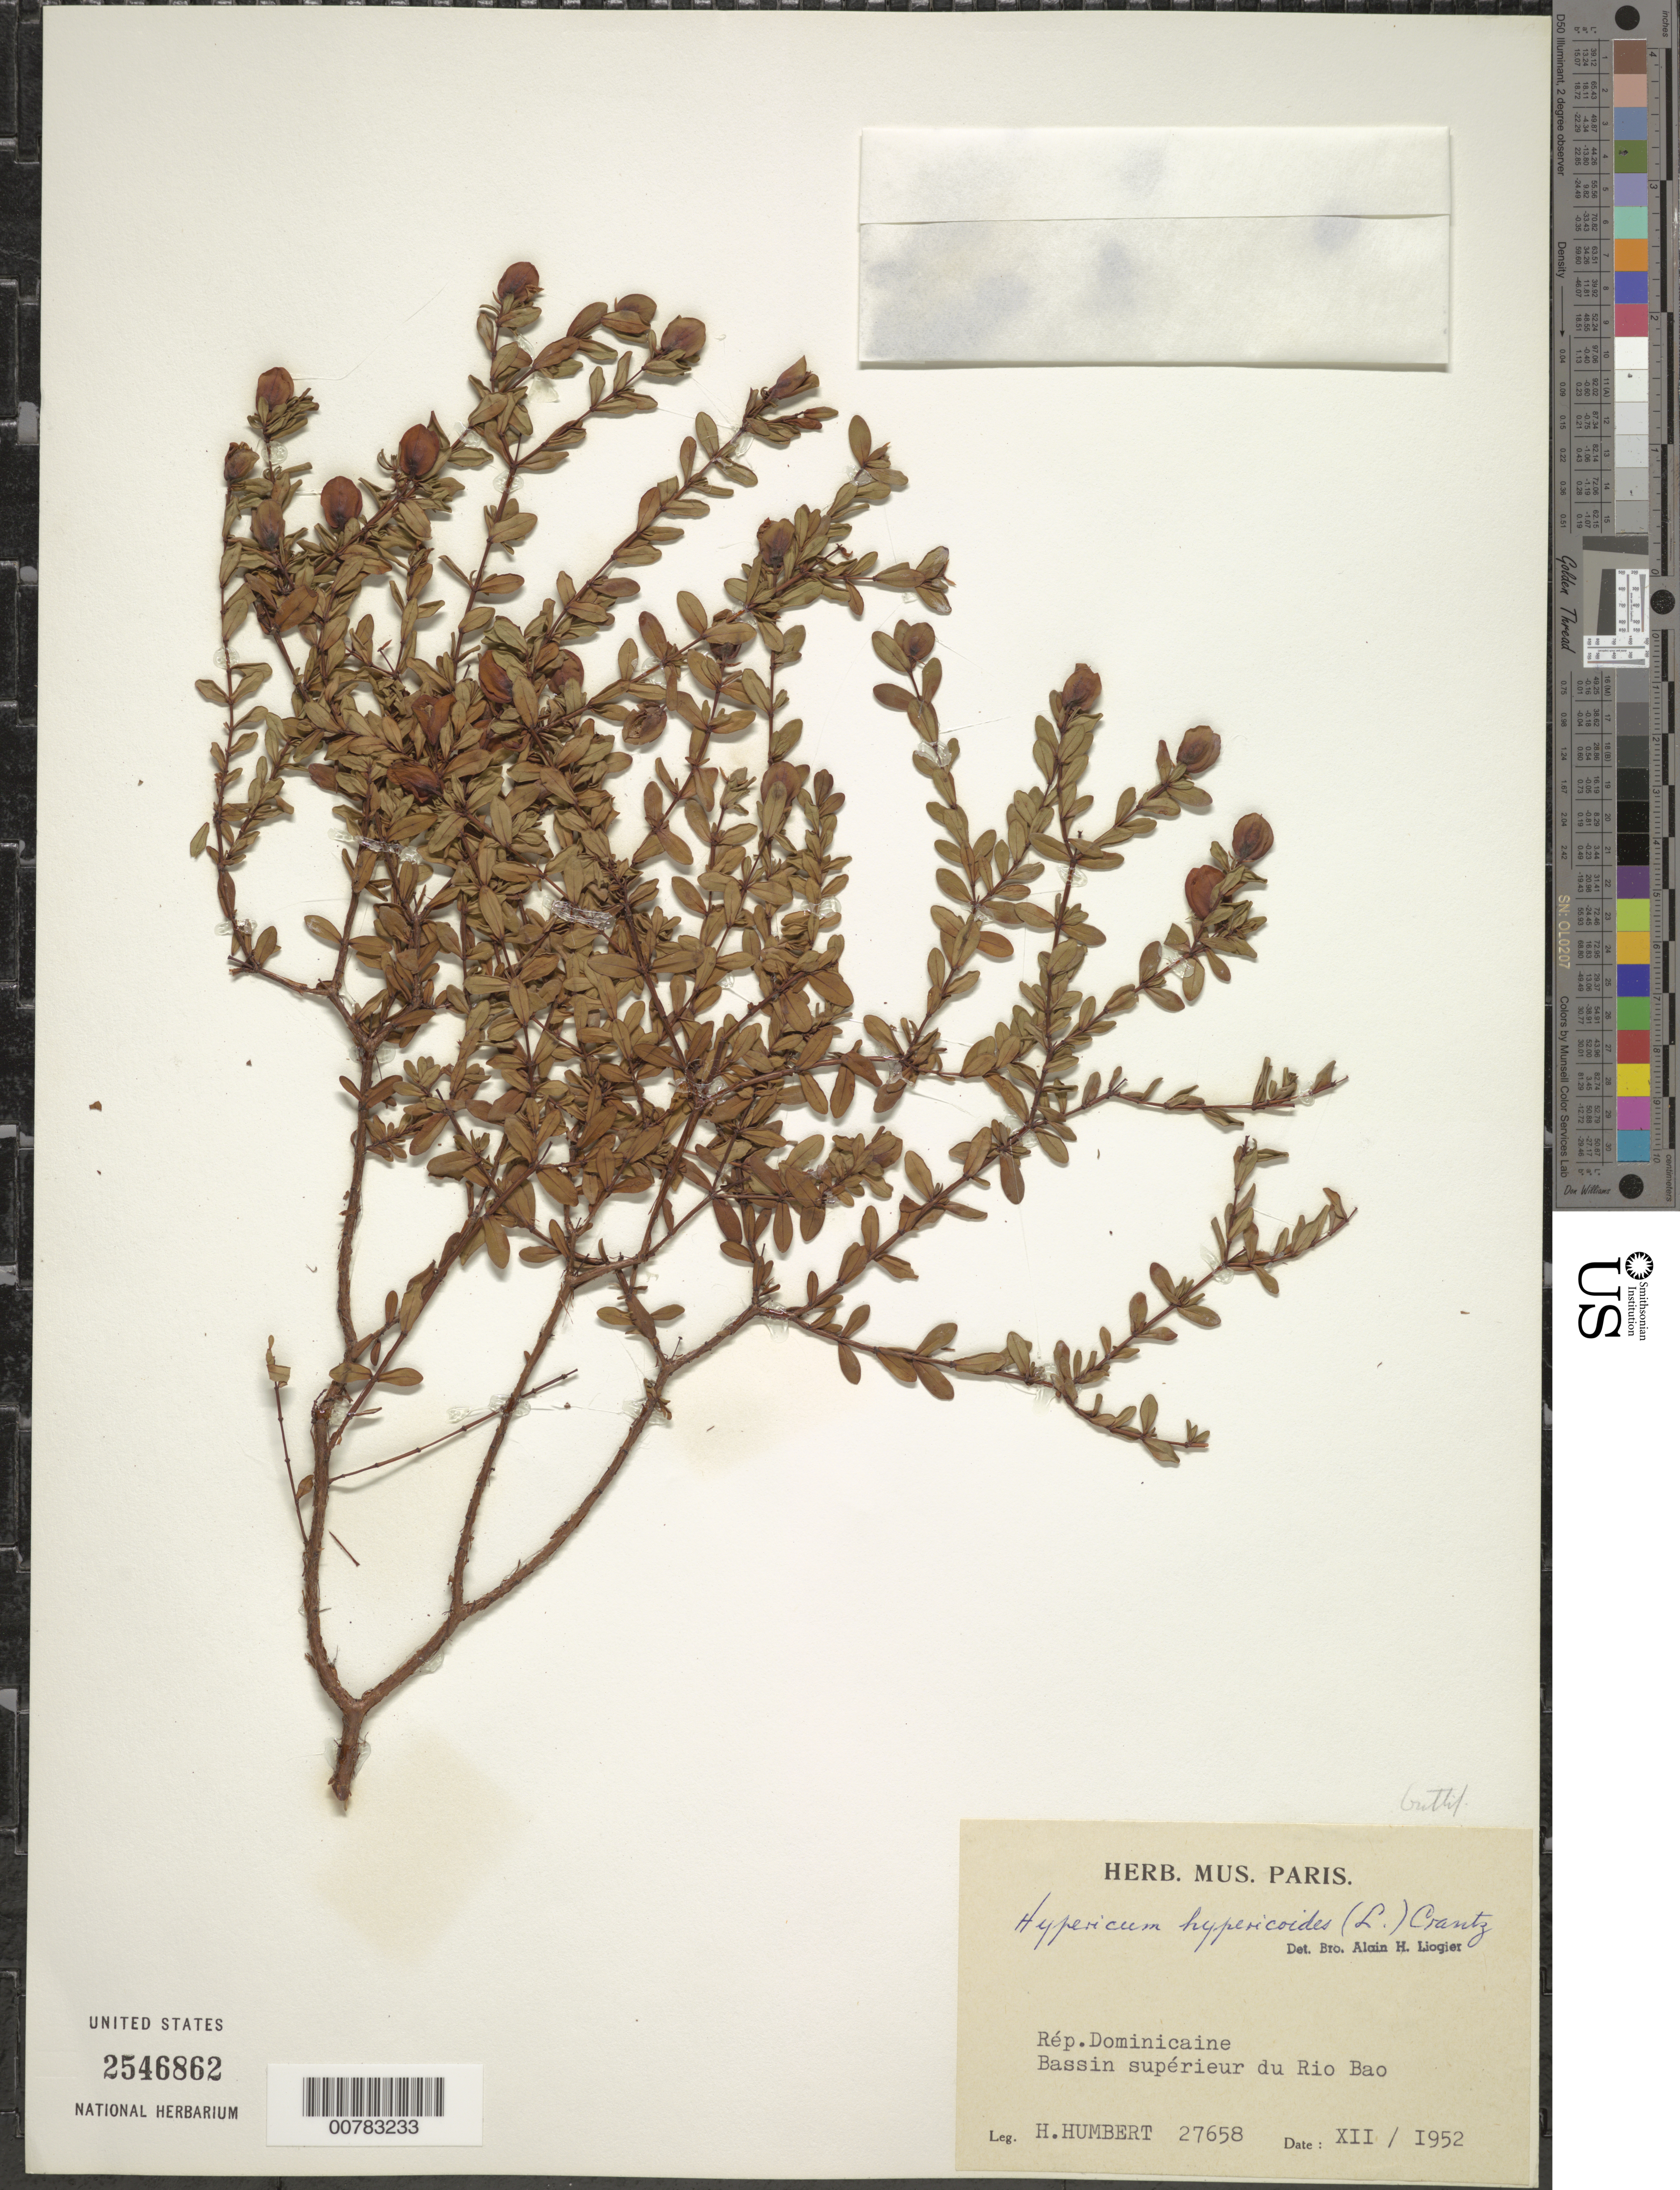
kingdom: Plantae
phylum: Tracheophyta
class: Magnoliopsida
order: Malpighiales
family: Hypericaceae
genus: Hypericum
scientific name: Hypericum hypericoides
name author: (L.) Crantz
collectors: H. Humbert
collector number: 27658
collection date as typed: Dec 1952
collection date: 1952-12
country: Dominican Republic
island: Hispaniola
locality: Bassin supérieur du Rio Bao.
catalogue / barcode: US 2546862